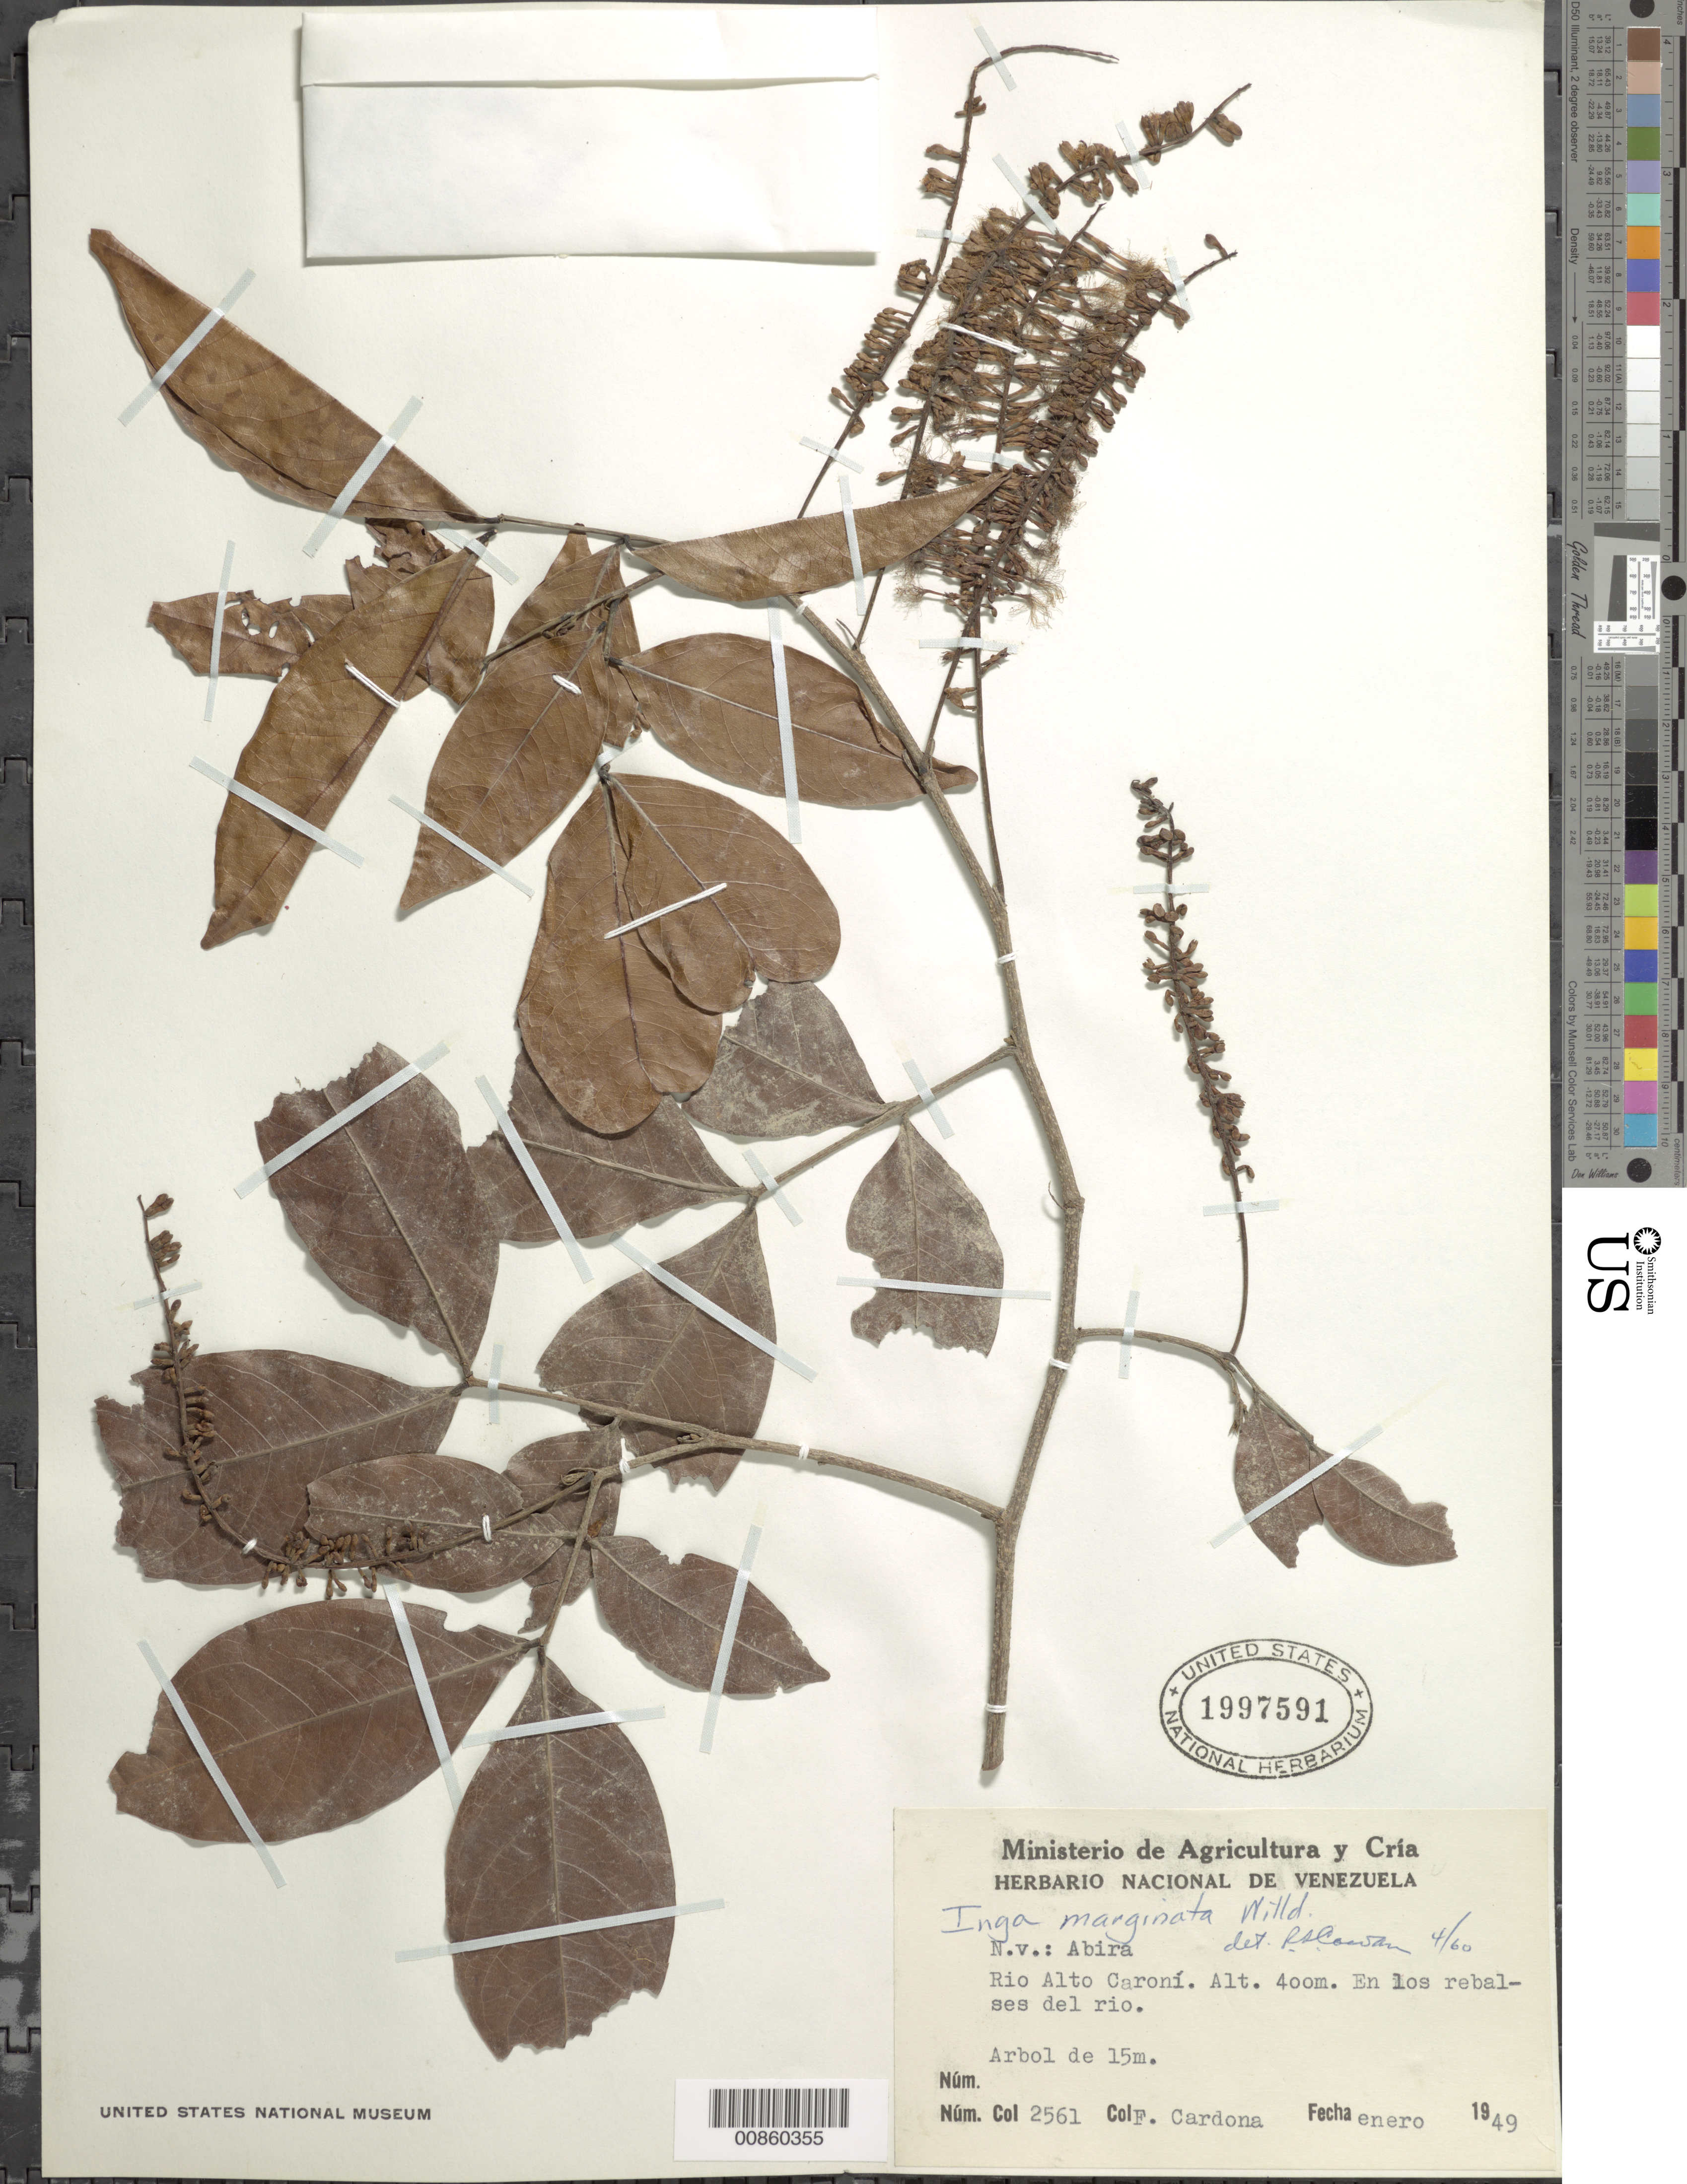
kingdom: Plantae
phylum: Tracheophyta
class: Magnoliopsida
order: Fabales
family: Fabaceae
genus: Inga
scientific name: Inga marginata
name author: Willd.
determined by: Cowan, R. S.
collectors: F. Cardona Puig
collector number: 2561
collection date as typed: Jan-49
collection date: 1949-01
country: Venezuela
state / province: Bolívar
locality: Alto Río Caroní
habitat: Rebalses del rio.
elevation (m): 400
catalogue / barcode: US 1997591